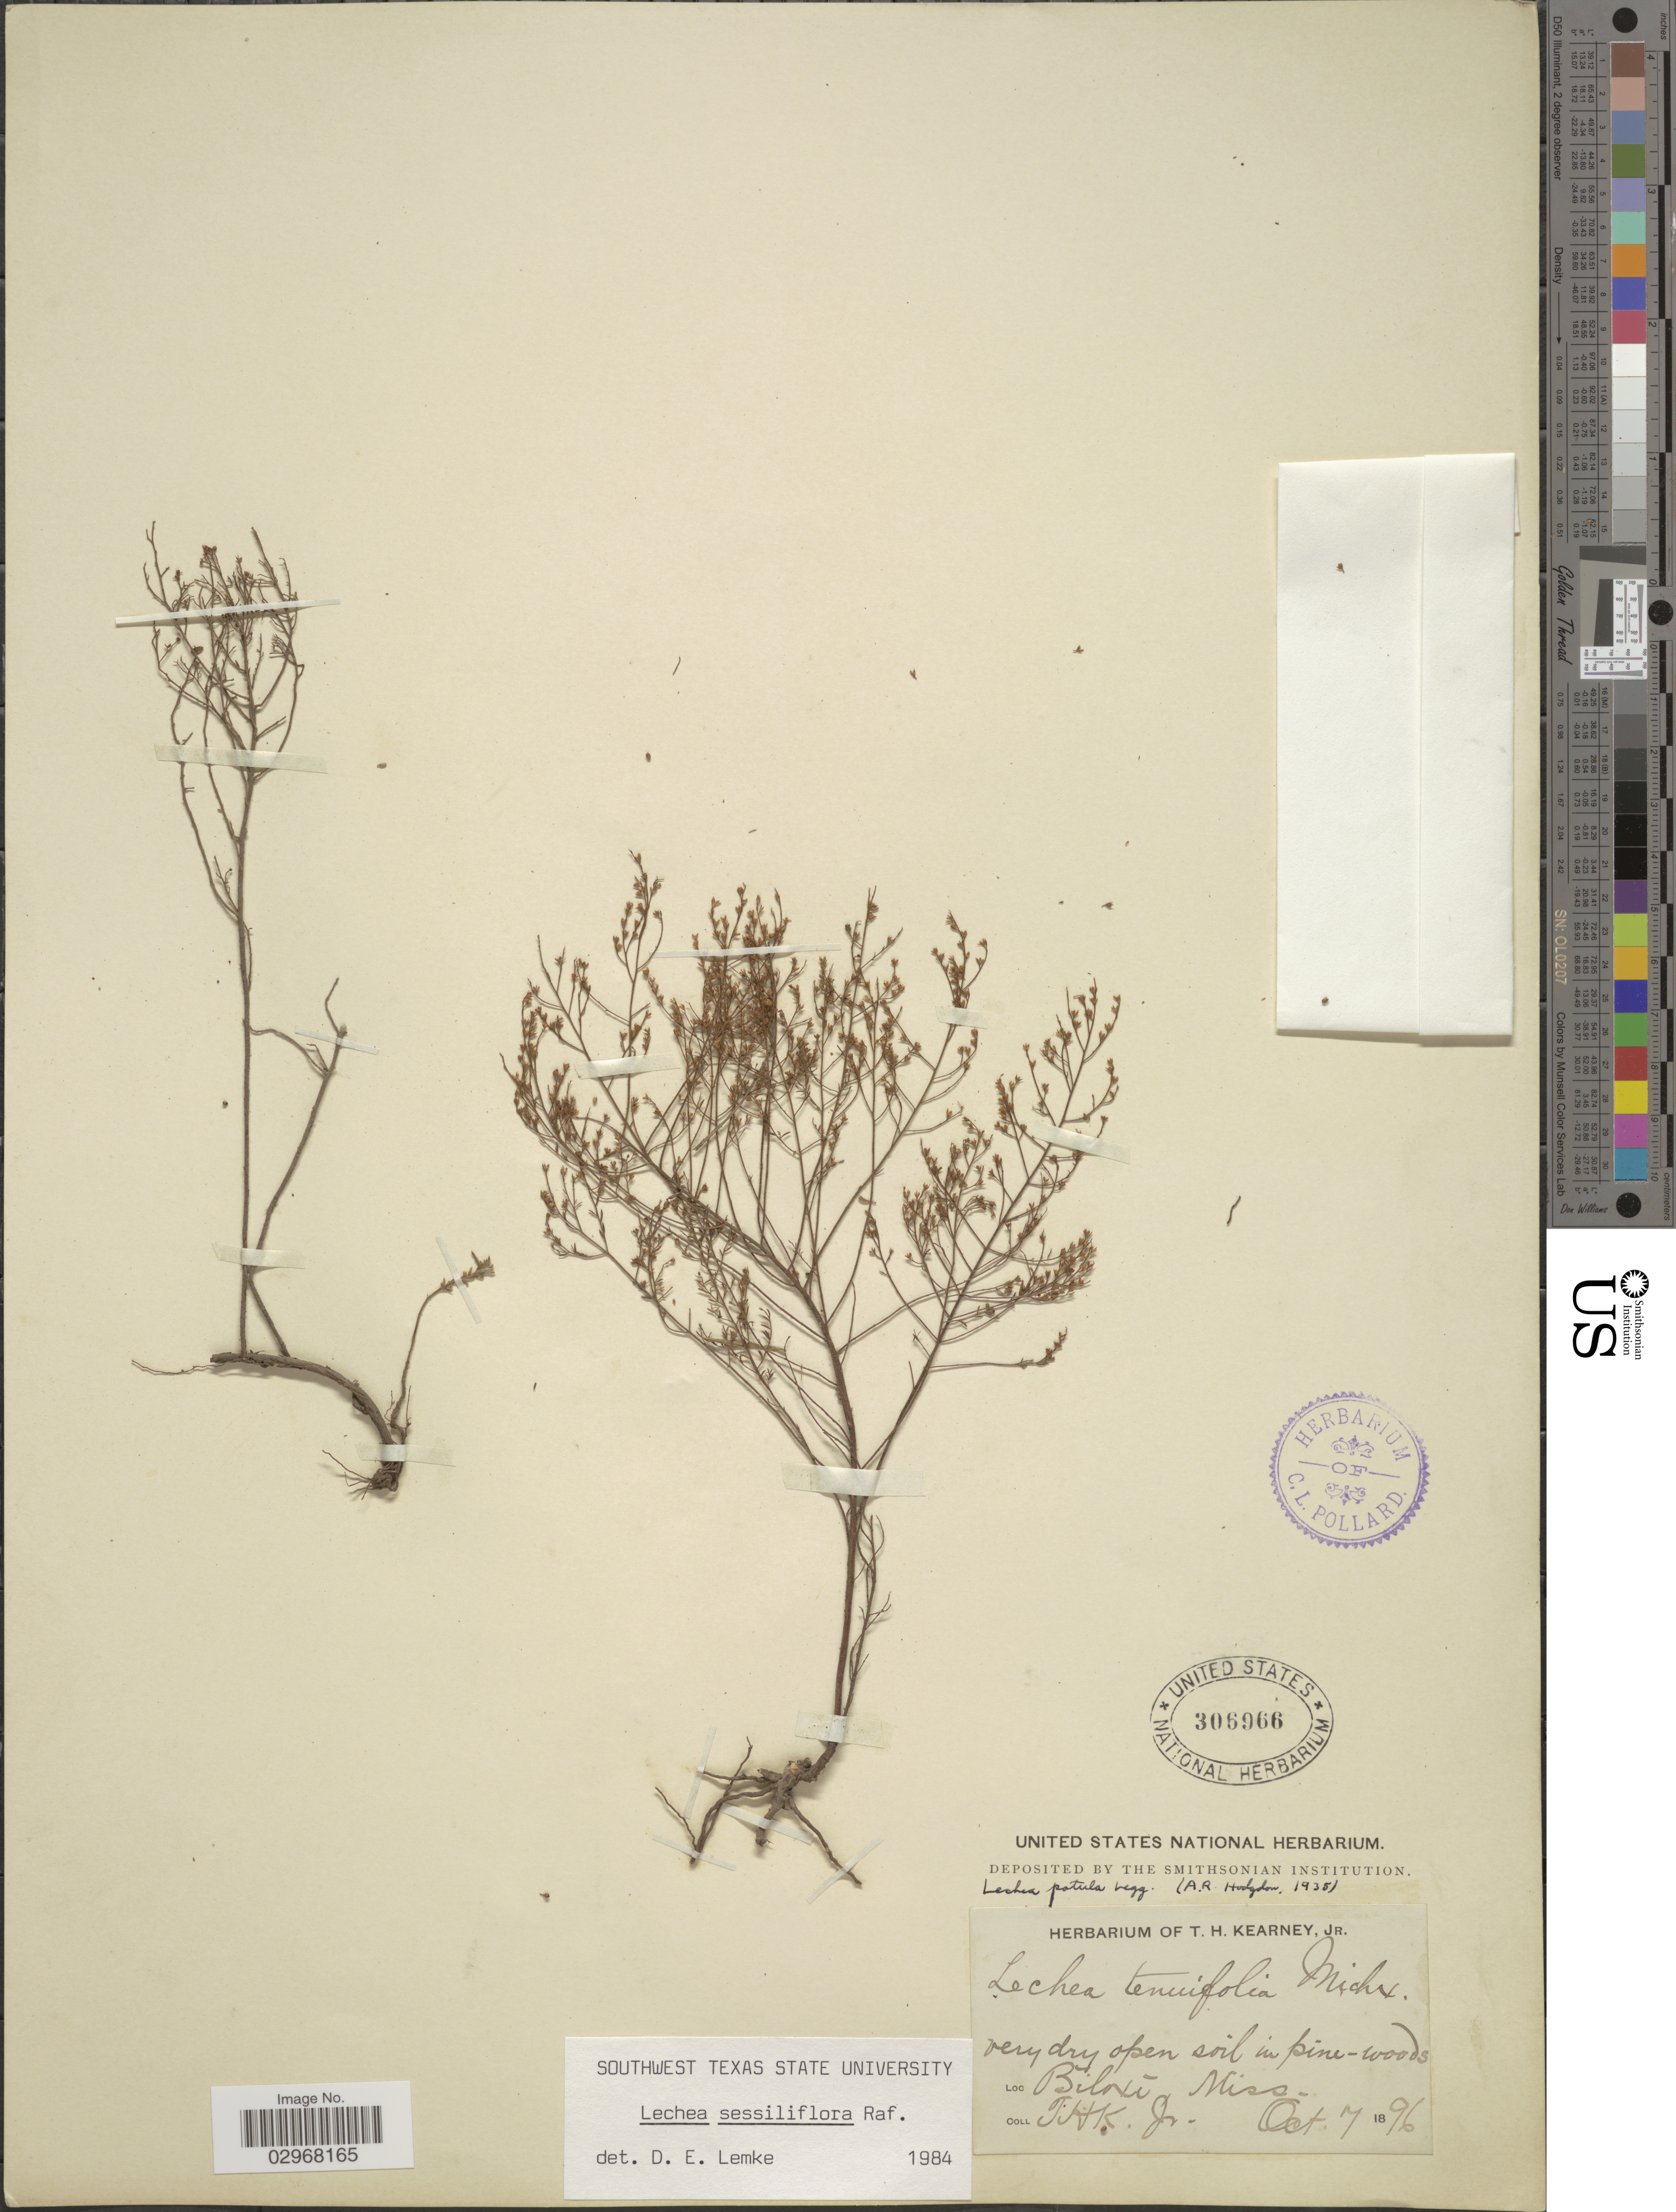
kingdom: Plantae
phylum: Tracheophyta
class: Magnoliopsida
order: Malvales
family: Cistaceae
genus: Lechea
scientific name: Lechea sessiliflora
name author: Raf.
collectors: T. H. Kearney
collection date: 1896-10-07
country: United States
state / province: Mississippi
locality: Biloxi.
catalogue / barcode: US 306966